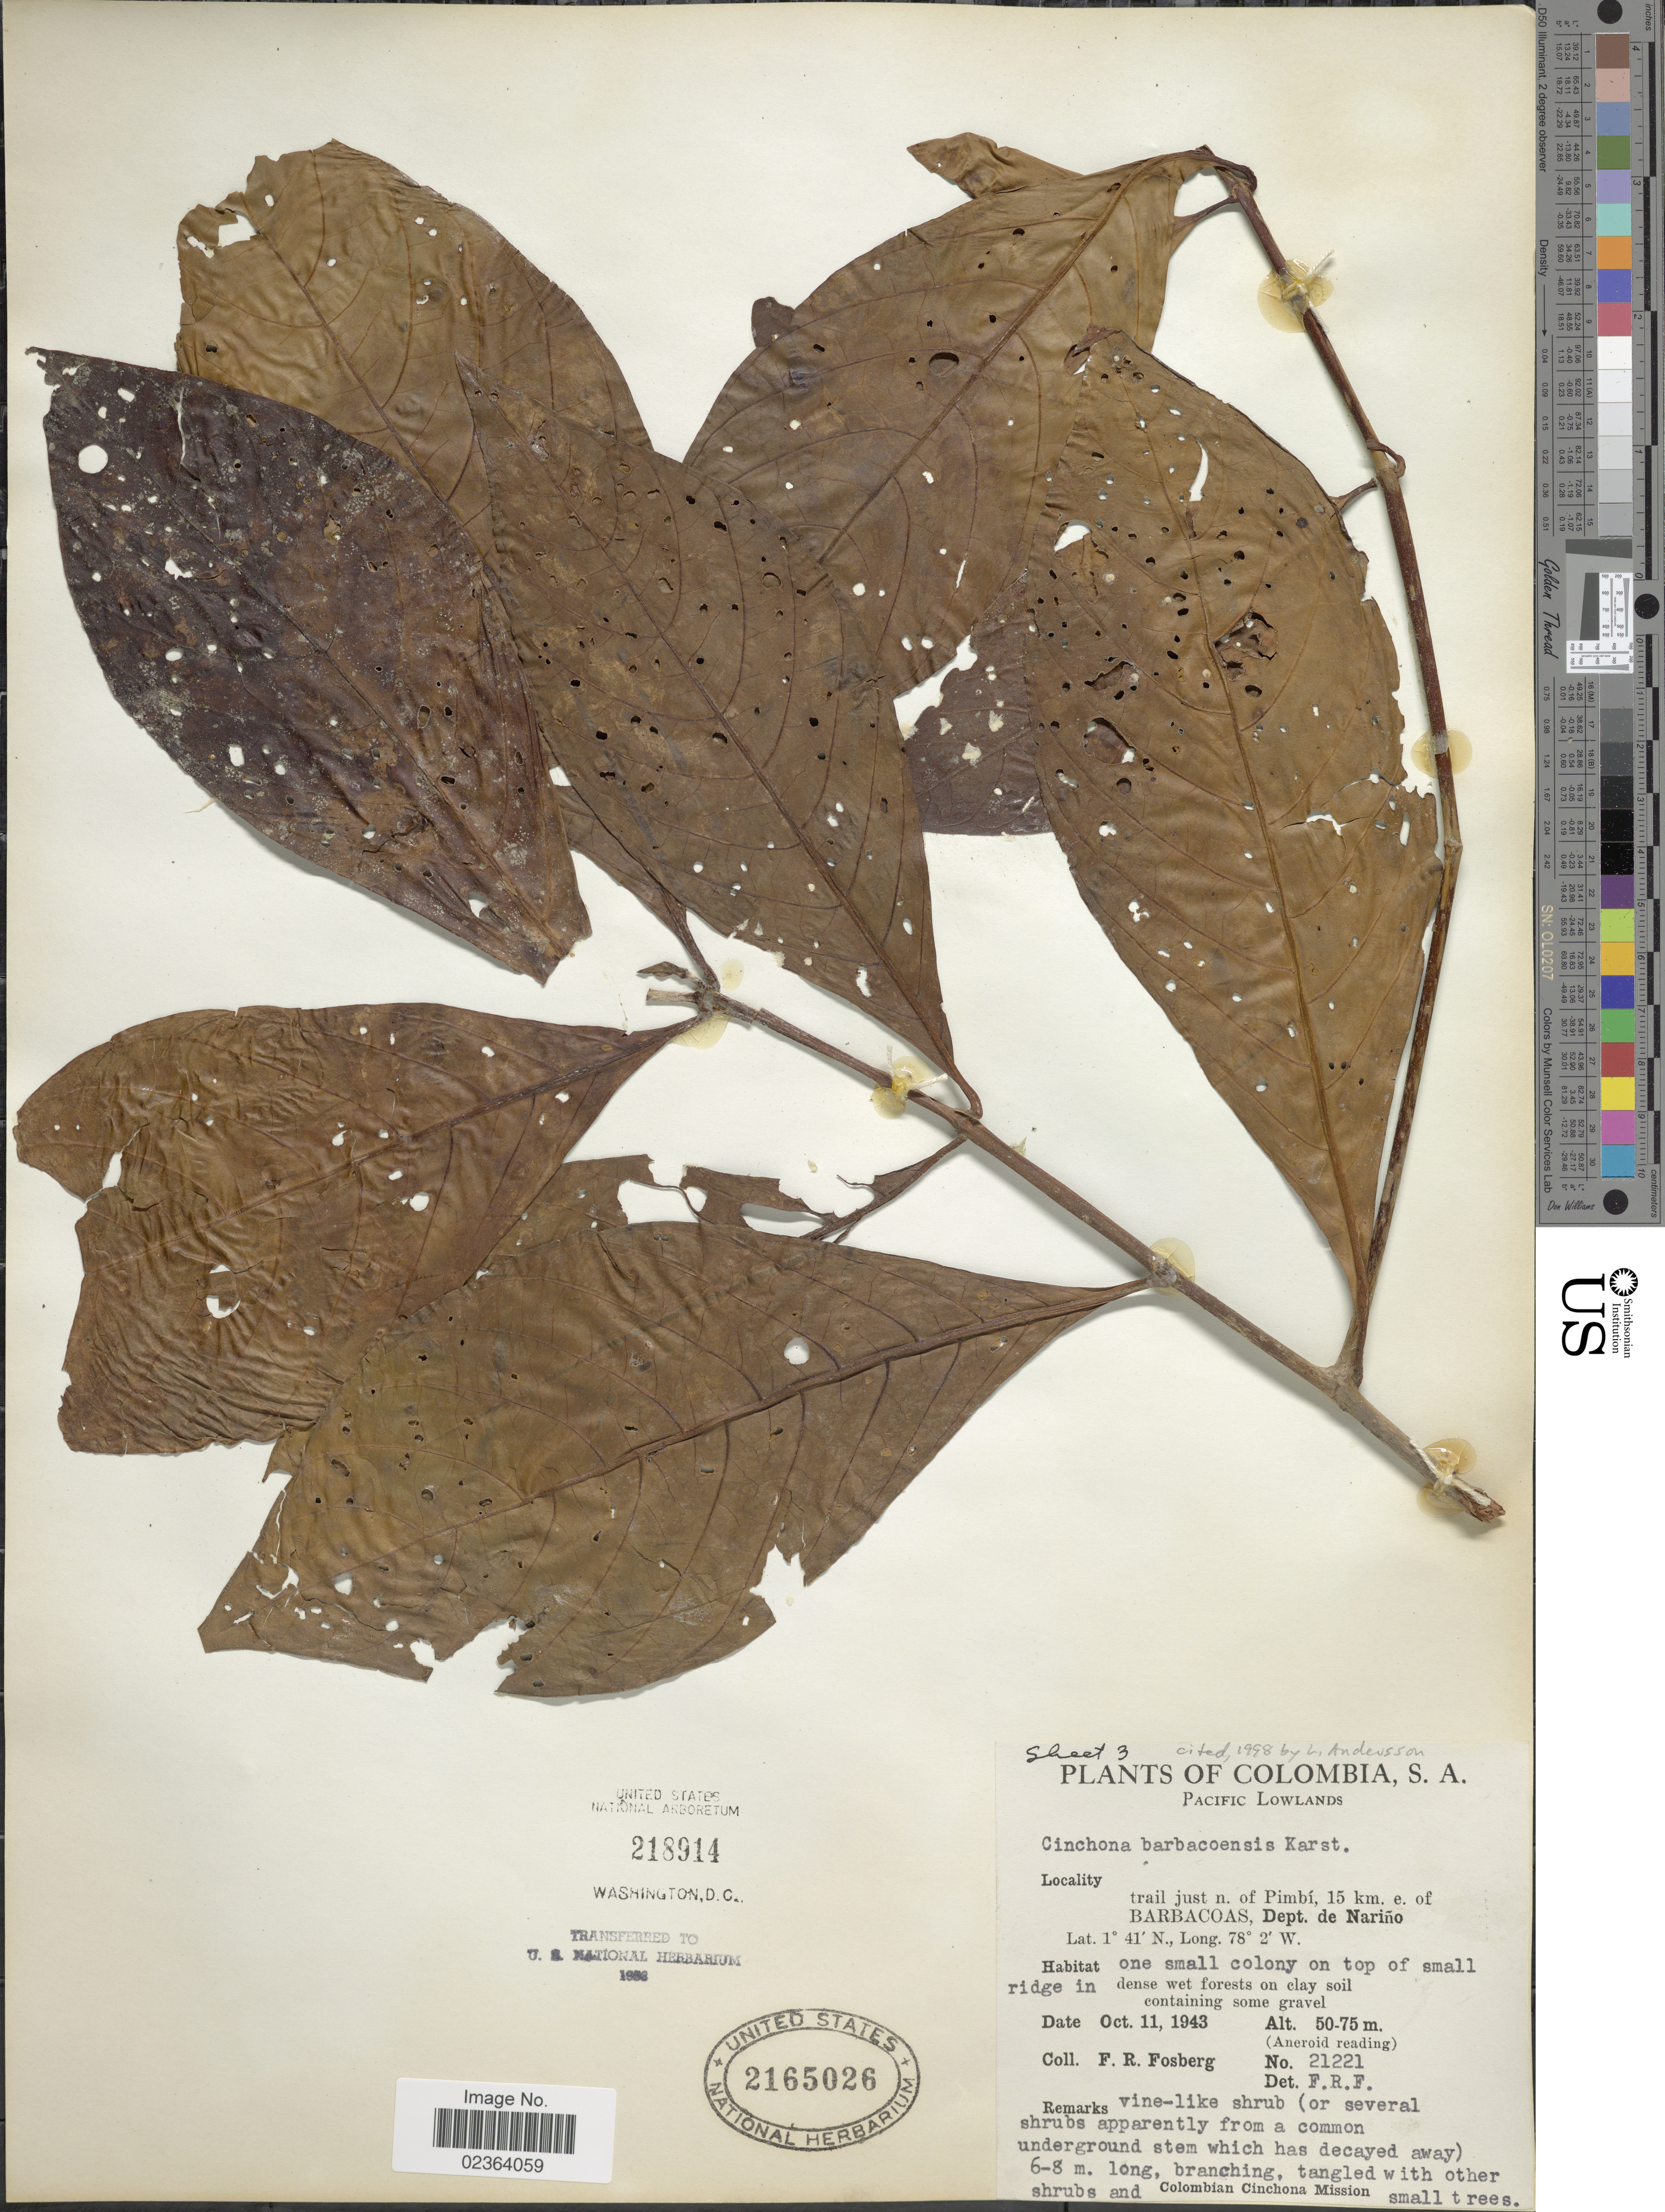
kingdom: Plantae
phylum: Tracheophyta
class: Magnoliopsida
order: Gentianales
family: Rubiaceae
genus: Cinchona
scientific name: Cinchona barbacoensis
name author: L.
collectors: F. R. Fosberg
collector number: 21221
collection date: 1943-10-11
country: Colombia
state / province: Nariño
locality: Pacific Lowlands, trail just n. of Pimbi, 15 km. e. of Barbacoas, Dept. de Narino, Colombia, S.A.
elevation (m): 50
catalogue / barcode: US 2165026